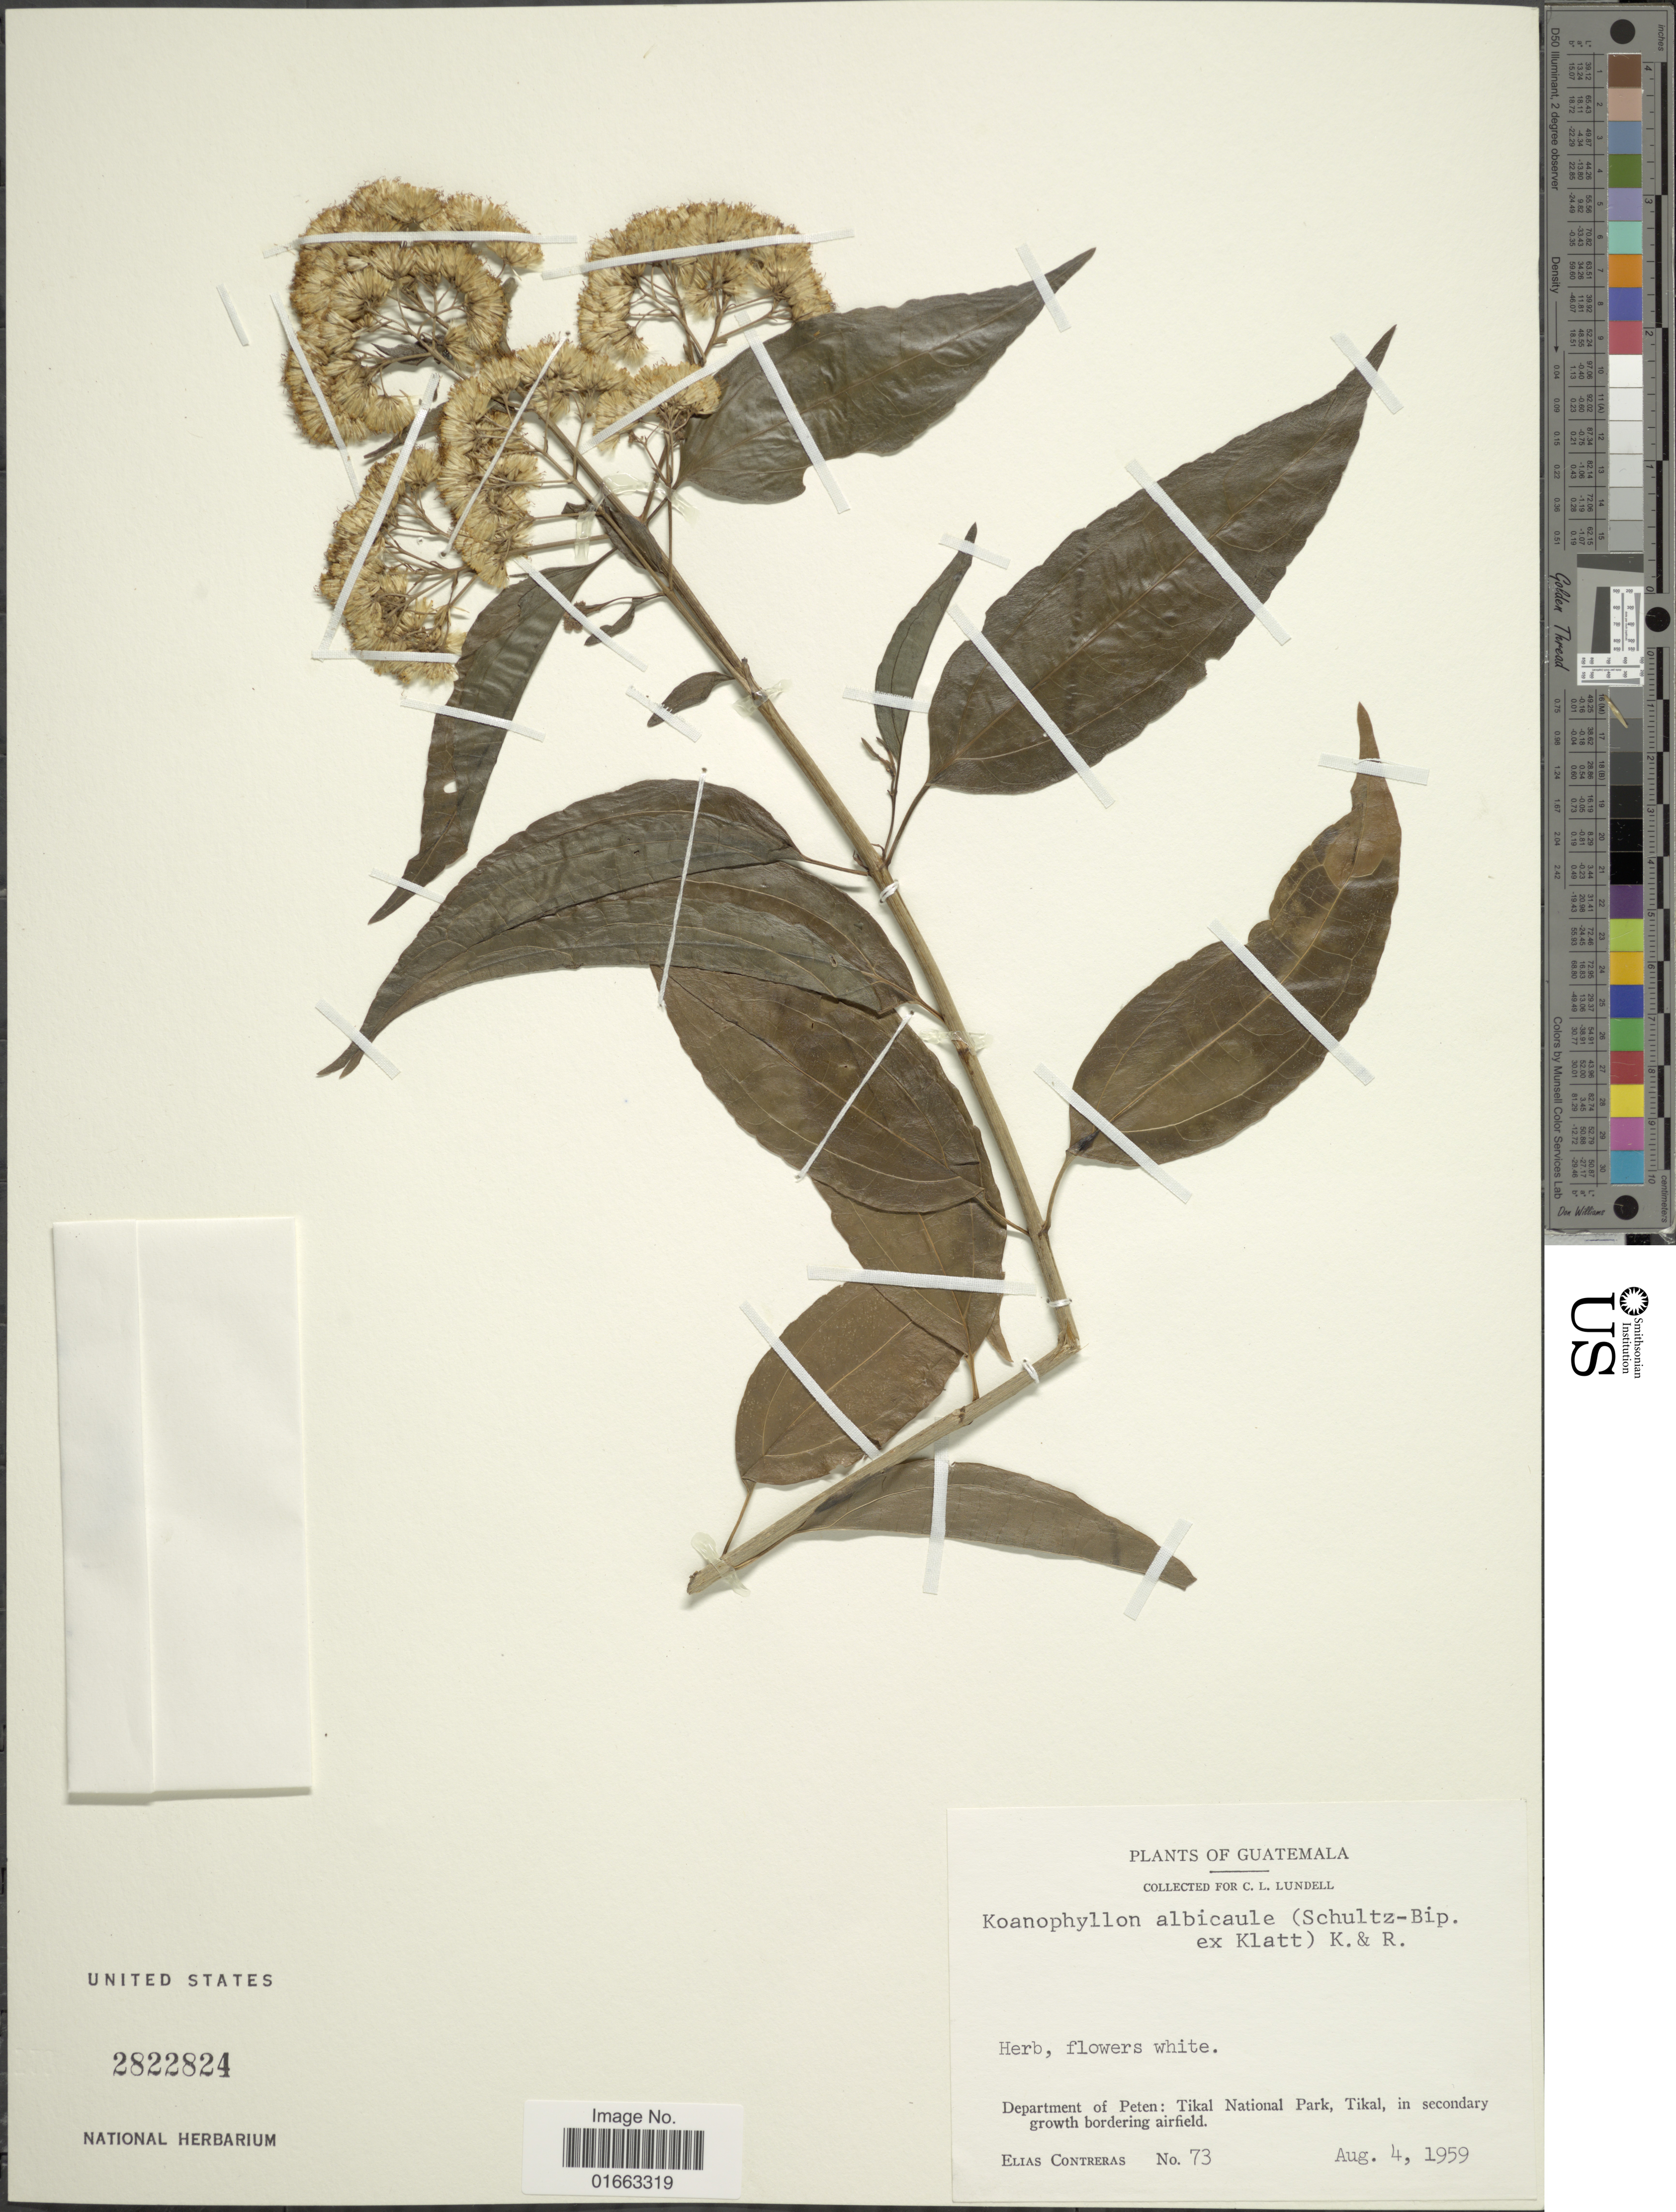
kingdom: Plantae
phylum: Tracheophyta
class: Magnoliopsida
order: Asterales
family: Asteraceae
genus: Koanophyllon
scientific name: Koanophyllon albicaule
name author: (Sch. Bip. ex Klatt) R.M. King & H. Rob.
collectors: E. Contreras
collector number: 73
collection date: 1959-08-04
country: Guatemala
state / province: El Petén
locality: Tikal National Park, Tikal, in secondary growth bordering airfield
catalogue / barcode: US 2822824